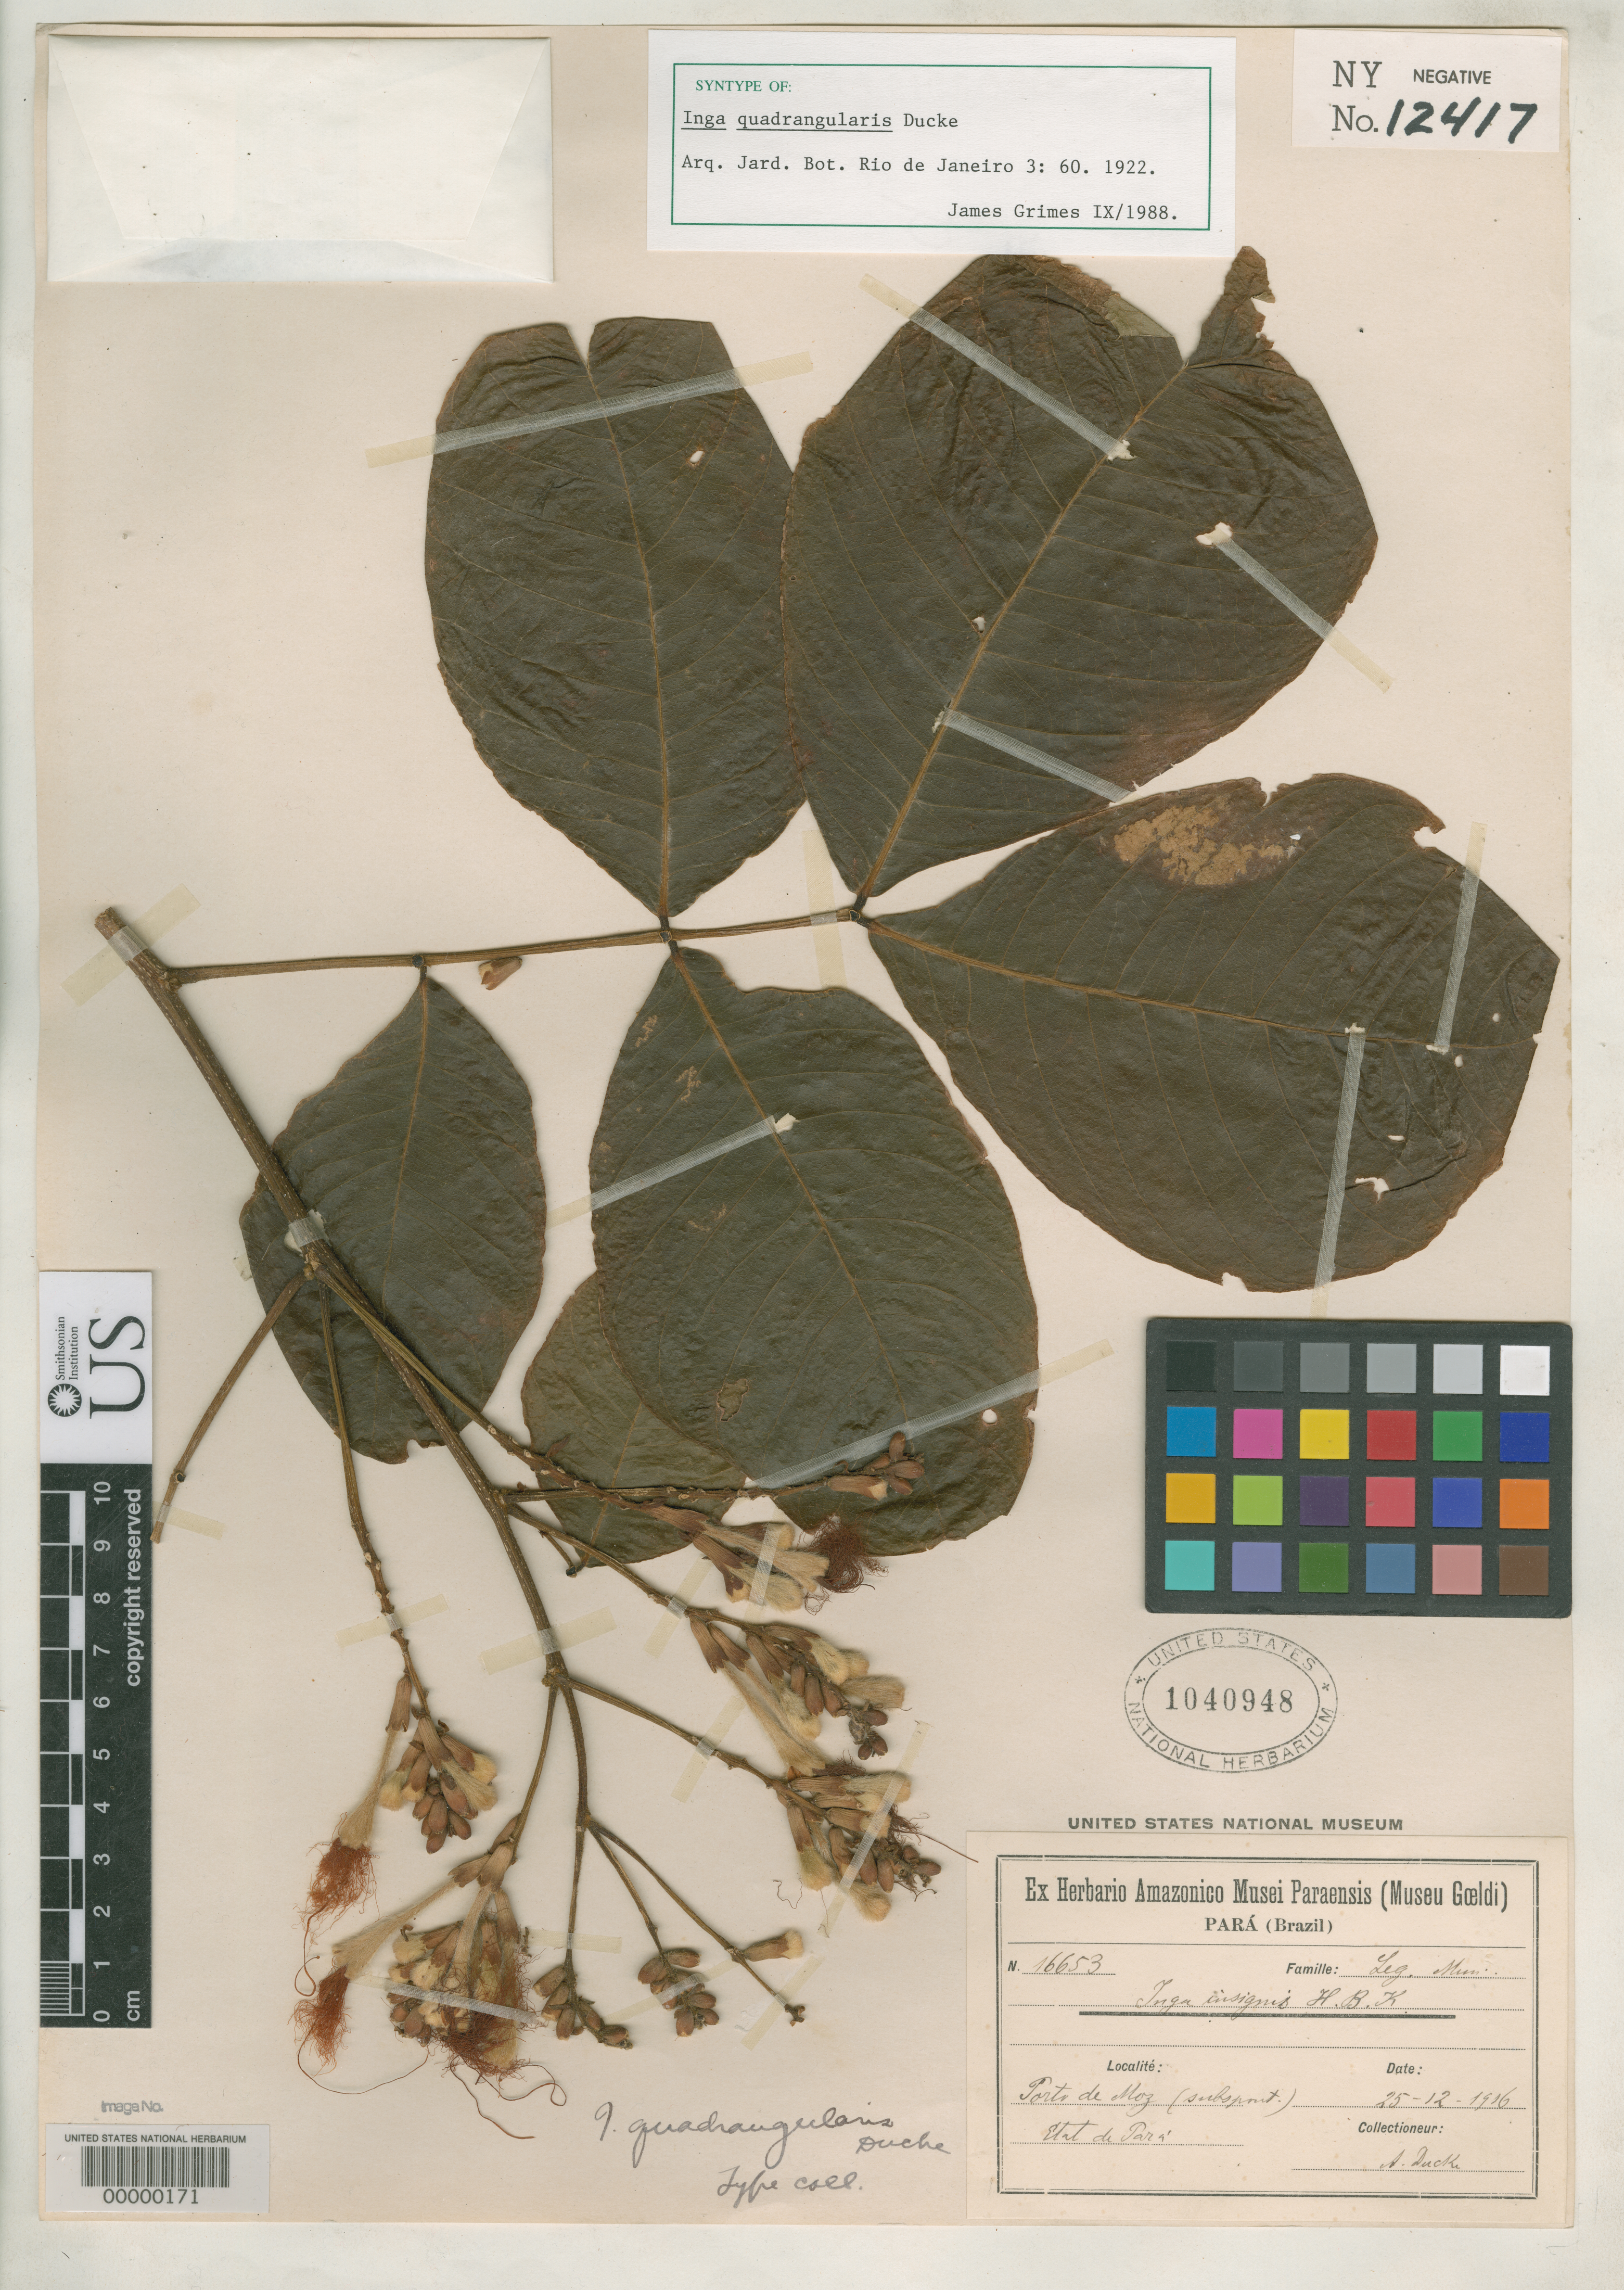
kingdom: Plantae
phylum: Tracheophyta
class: Magnoliopsida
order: Fabales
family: Fabaceae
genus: Inga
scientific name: Inga quadrangularis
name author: Ducke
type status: Isosyntype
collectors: A. Ducke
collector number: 16653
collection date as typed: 25 Dec 1916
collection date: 1916-12-25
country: Brazil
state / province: Pará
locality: Jurupa.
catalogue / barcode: US 1040948